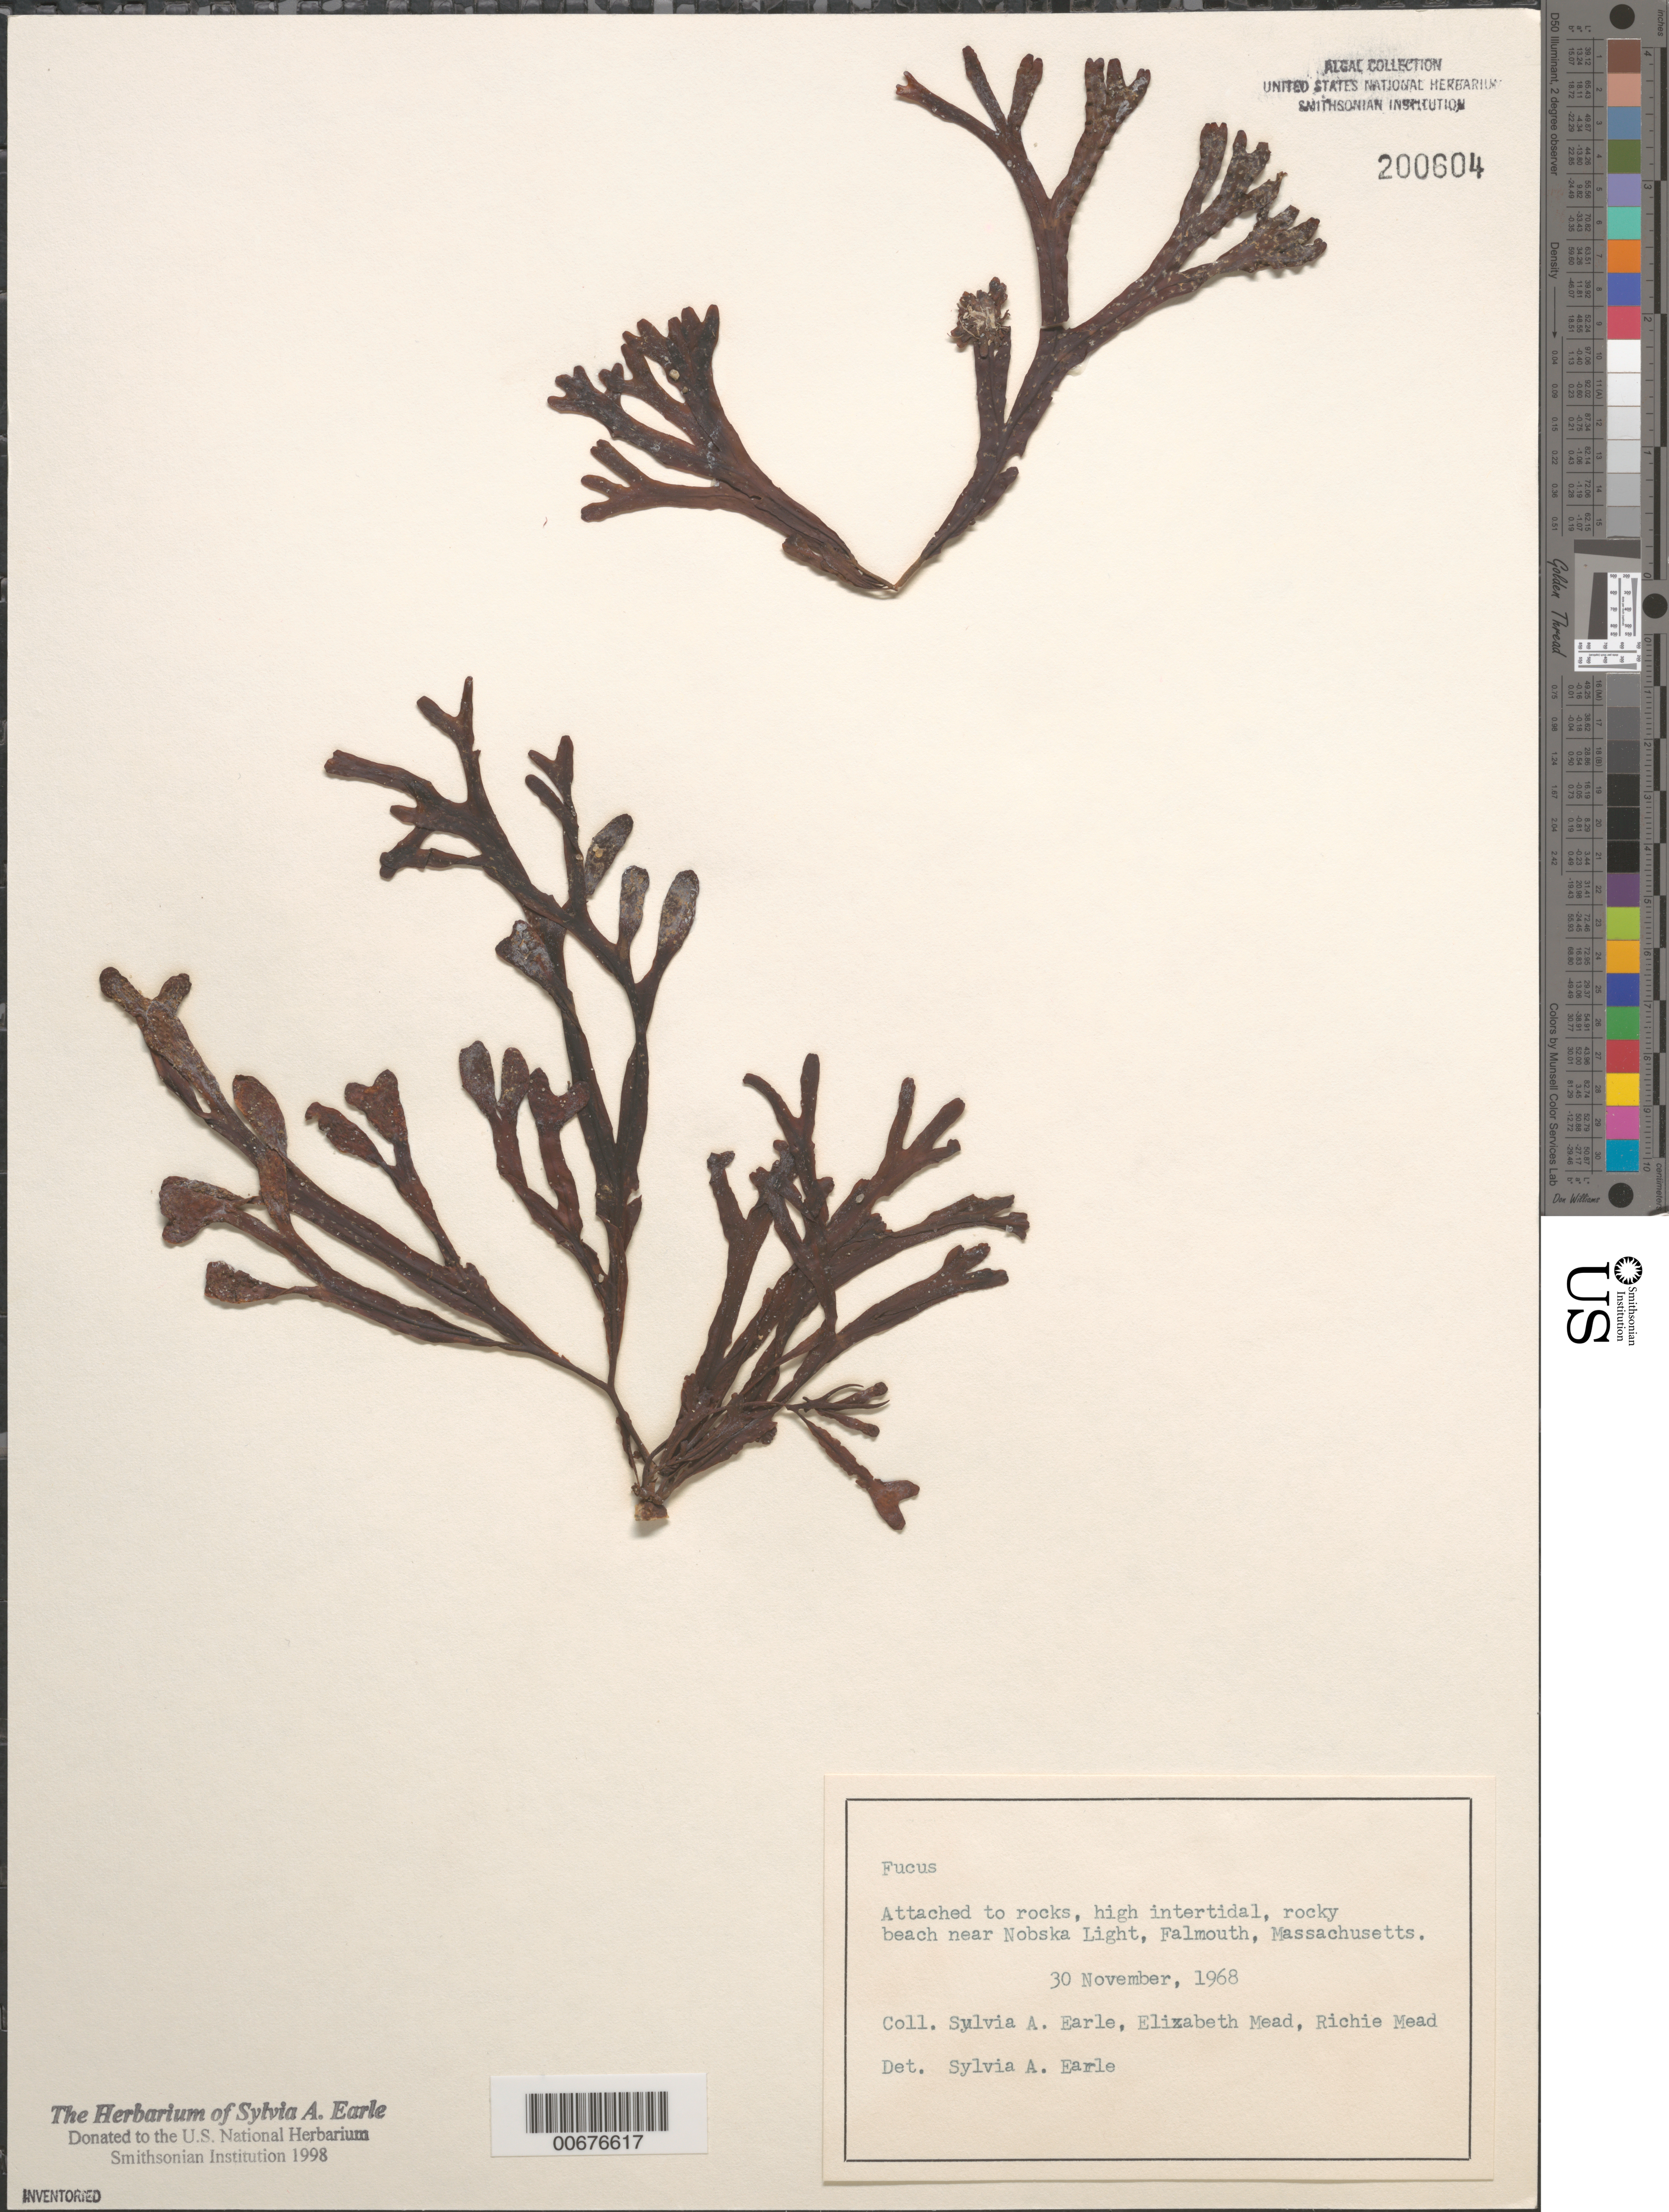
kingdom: Chromista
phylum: Ochrophyta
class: Phaeophyceae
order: Fucales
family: Fucaceae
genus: Fucus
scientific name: Fucus sp.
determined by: Earle, S. A.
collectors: S. A. Earle, E. Mead & R. Mead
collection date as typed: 30 Nov 1968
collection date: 1968-11-30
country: United States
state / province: Massachusetts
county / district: Barnstable County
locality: Falmouth, near Nobska Light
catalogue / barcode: US 200604